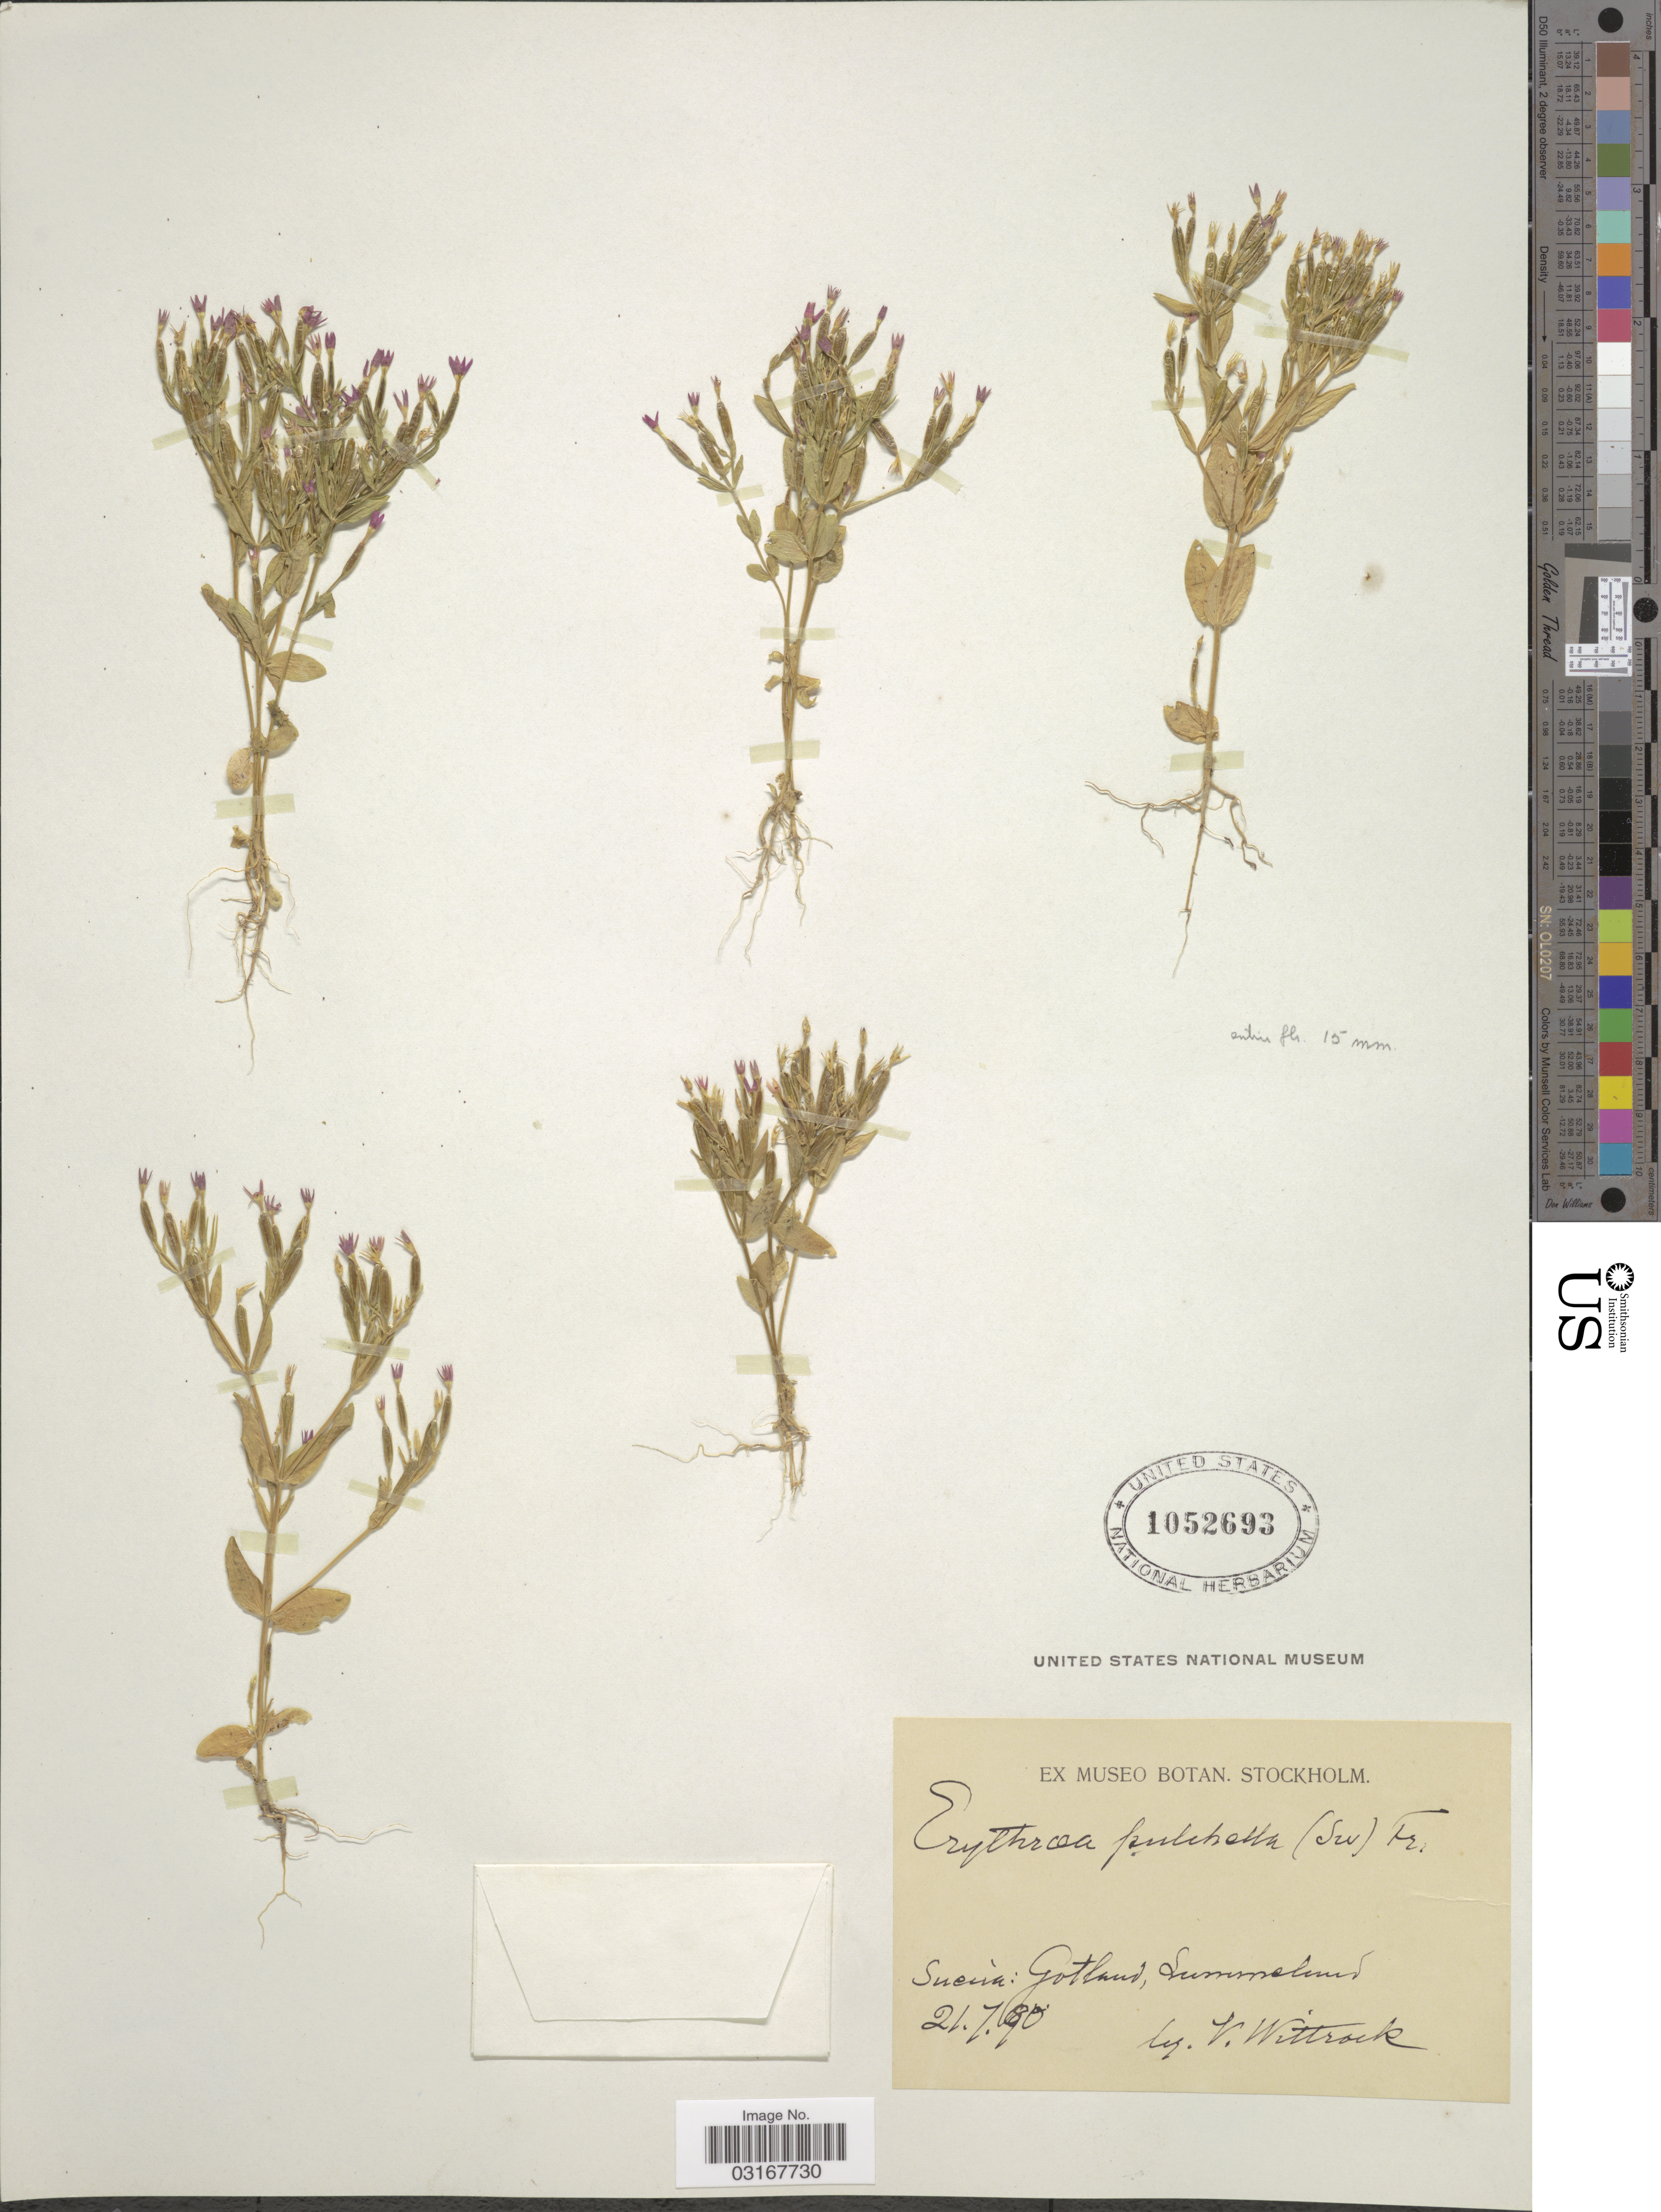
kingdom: Plantae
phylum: Tracheophyta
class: Magnoliopsida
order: Gentianales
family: Gentianaceae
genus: Centaurium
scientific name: Centaurium pulchellum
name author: (Sw.) Druce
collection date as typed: Transcribed d/m/y: 21/7/90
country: Sweden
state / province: Gotland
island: Gotland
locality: Suecia: Gotland, Summelund.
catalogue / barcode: US 1052693